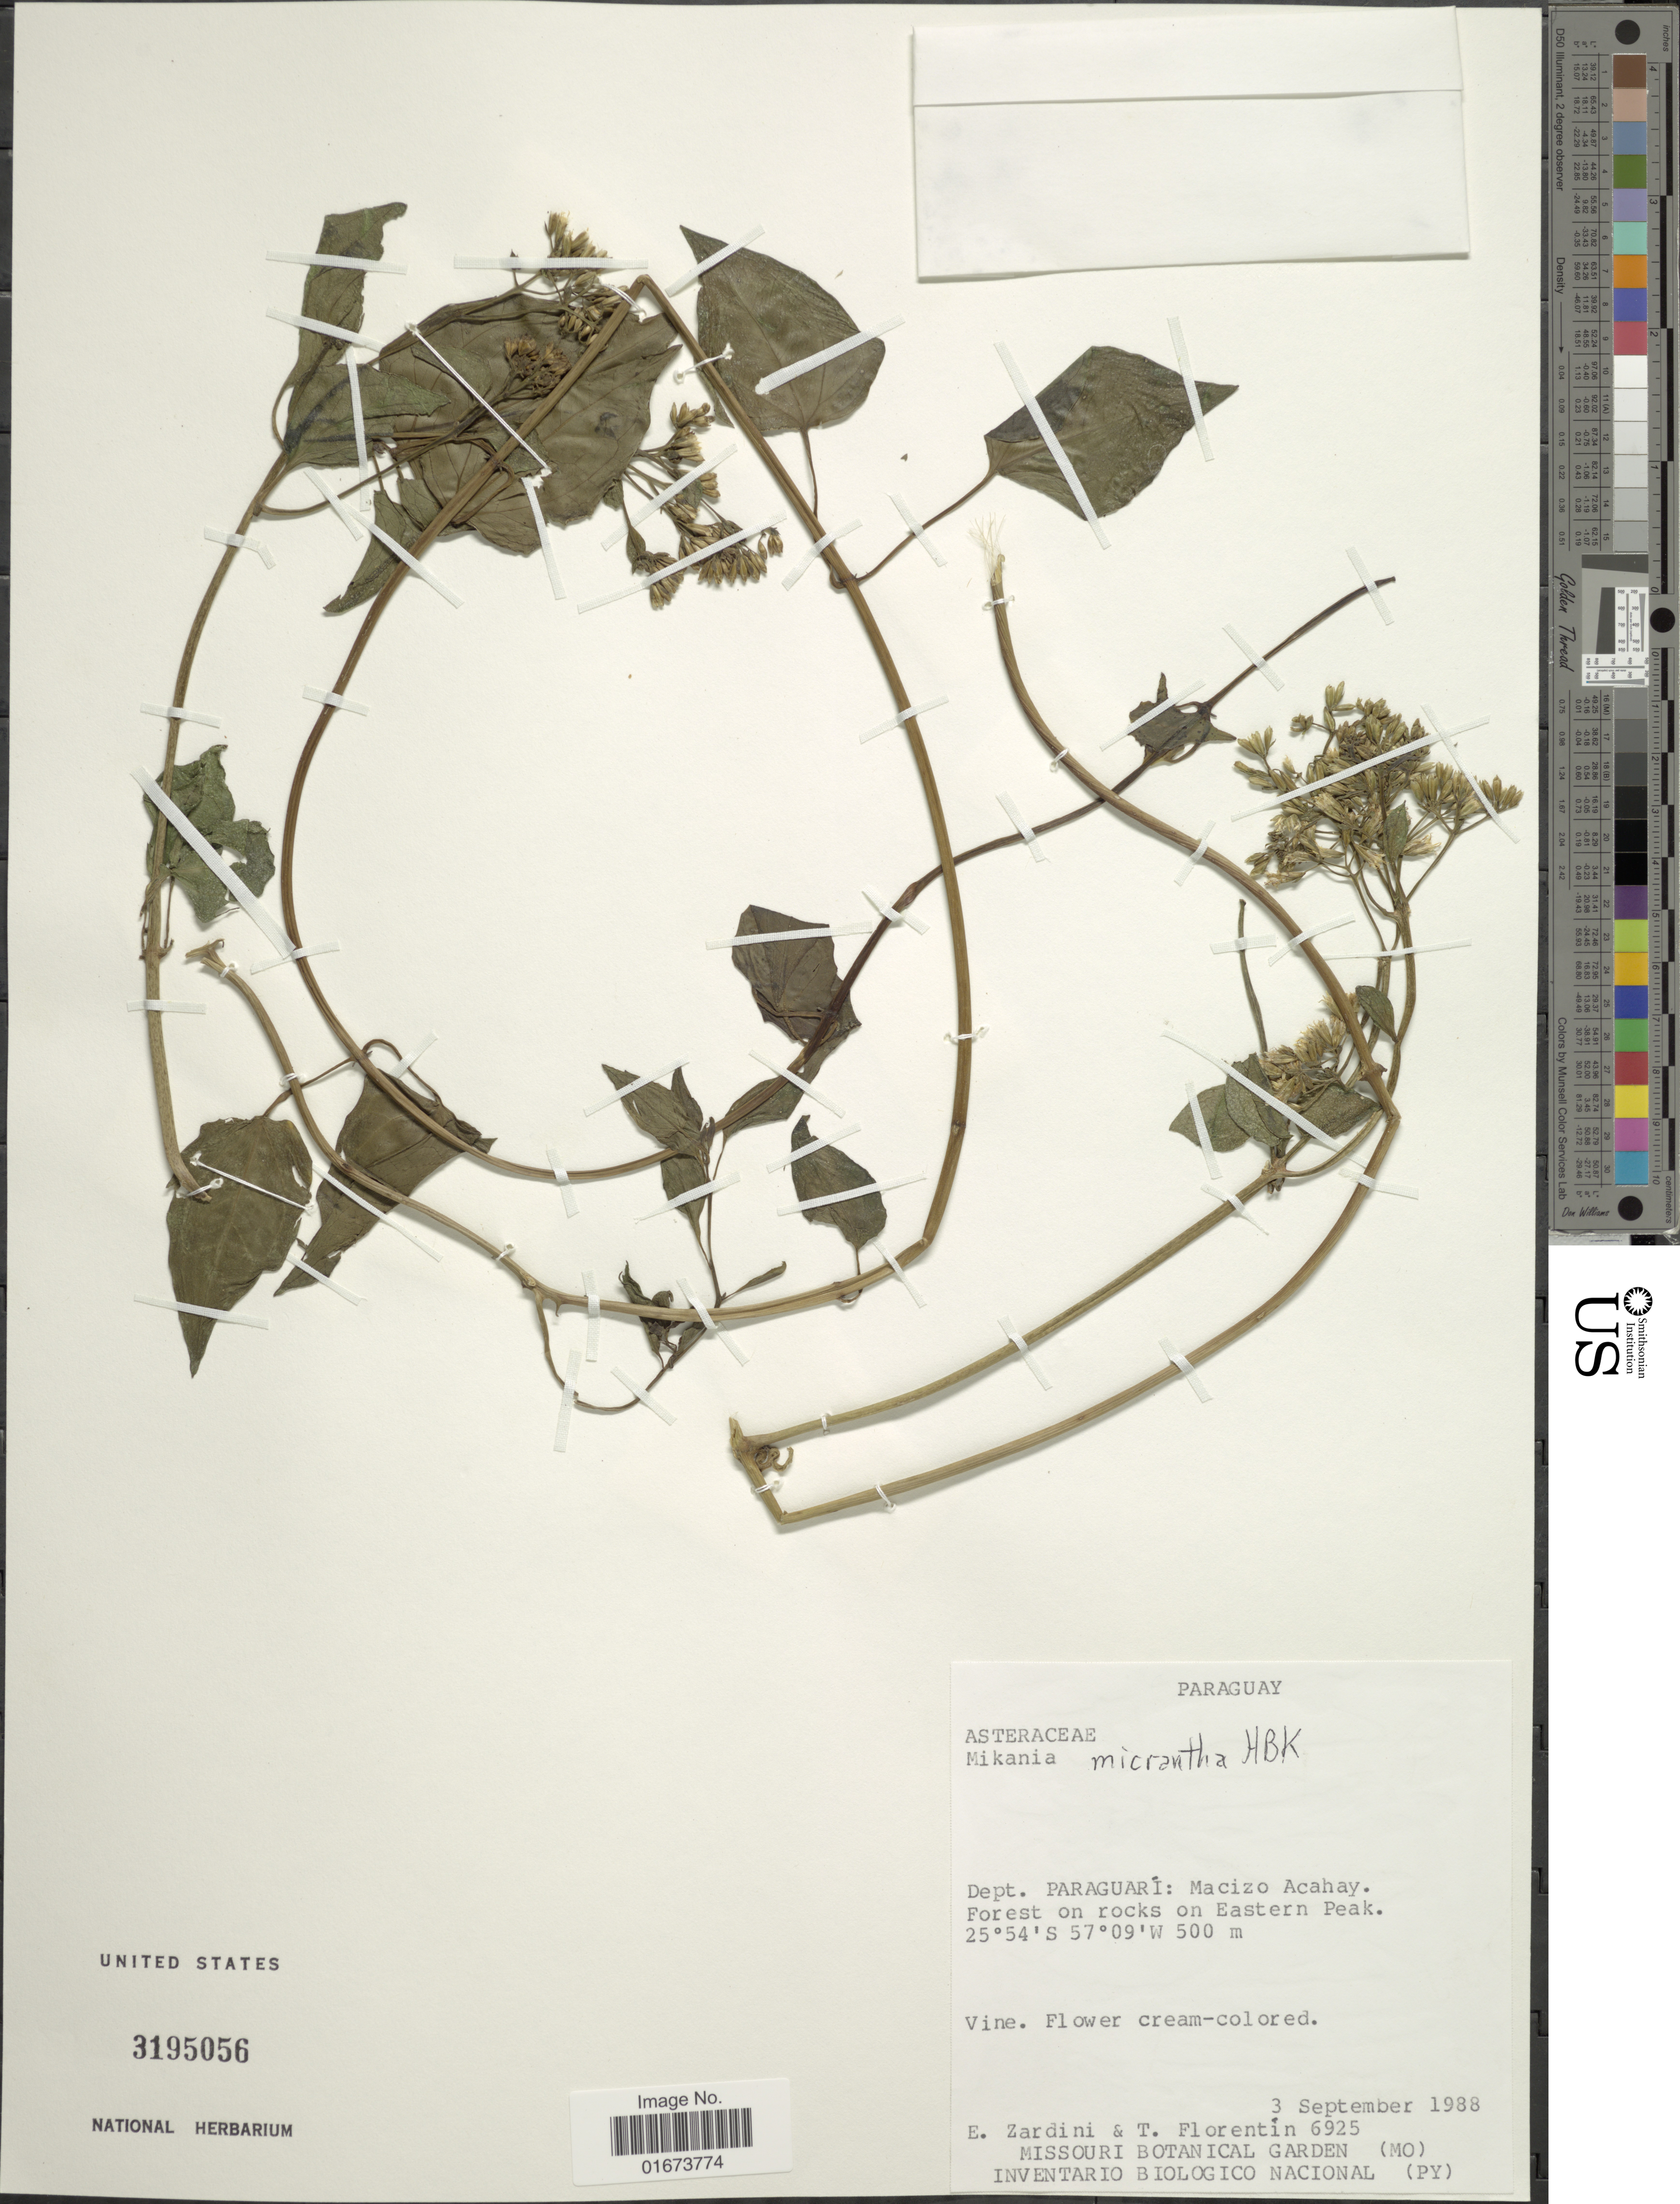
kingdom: Plantae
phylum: Tracheophyta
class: Magnoliopsida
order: Asterales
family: Asteraceae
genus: Mikania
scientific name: Mikania micrantha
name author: Kunth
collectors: E. M. Zardini & T. Florentin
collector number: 6925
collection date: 1988-09-03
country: Paraguay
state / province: Paraguari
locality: Dept. Paraguari: Macizo Acahay. Forest on rocks on Eastern Peak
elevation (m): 500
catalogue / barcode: US 3195056